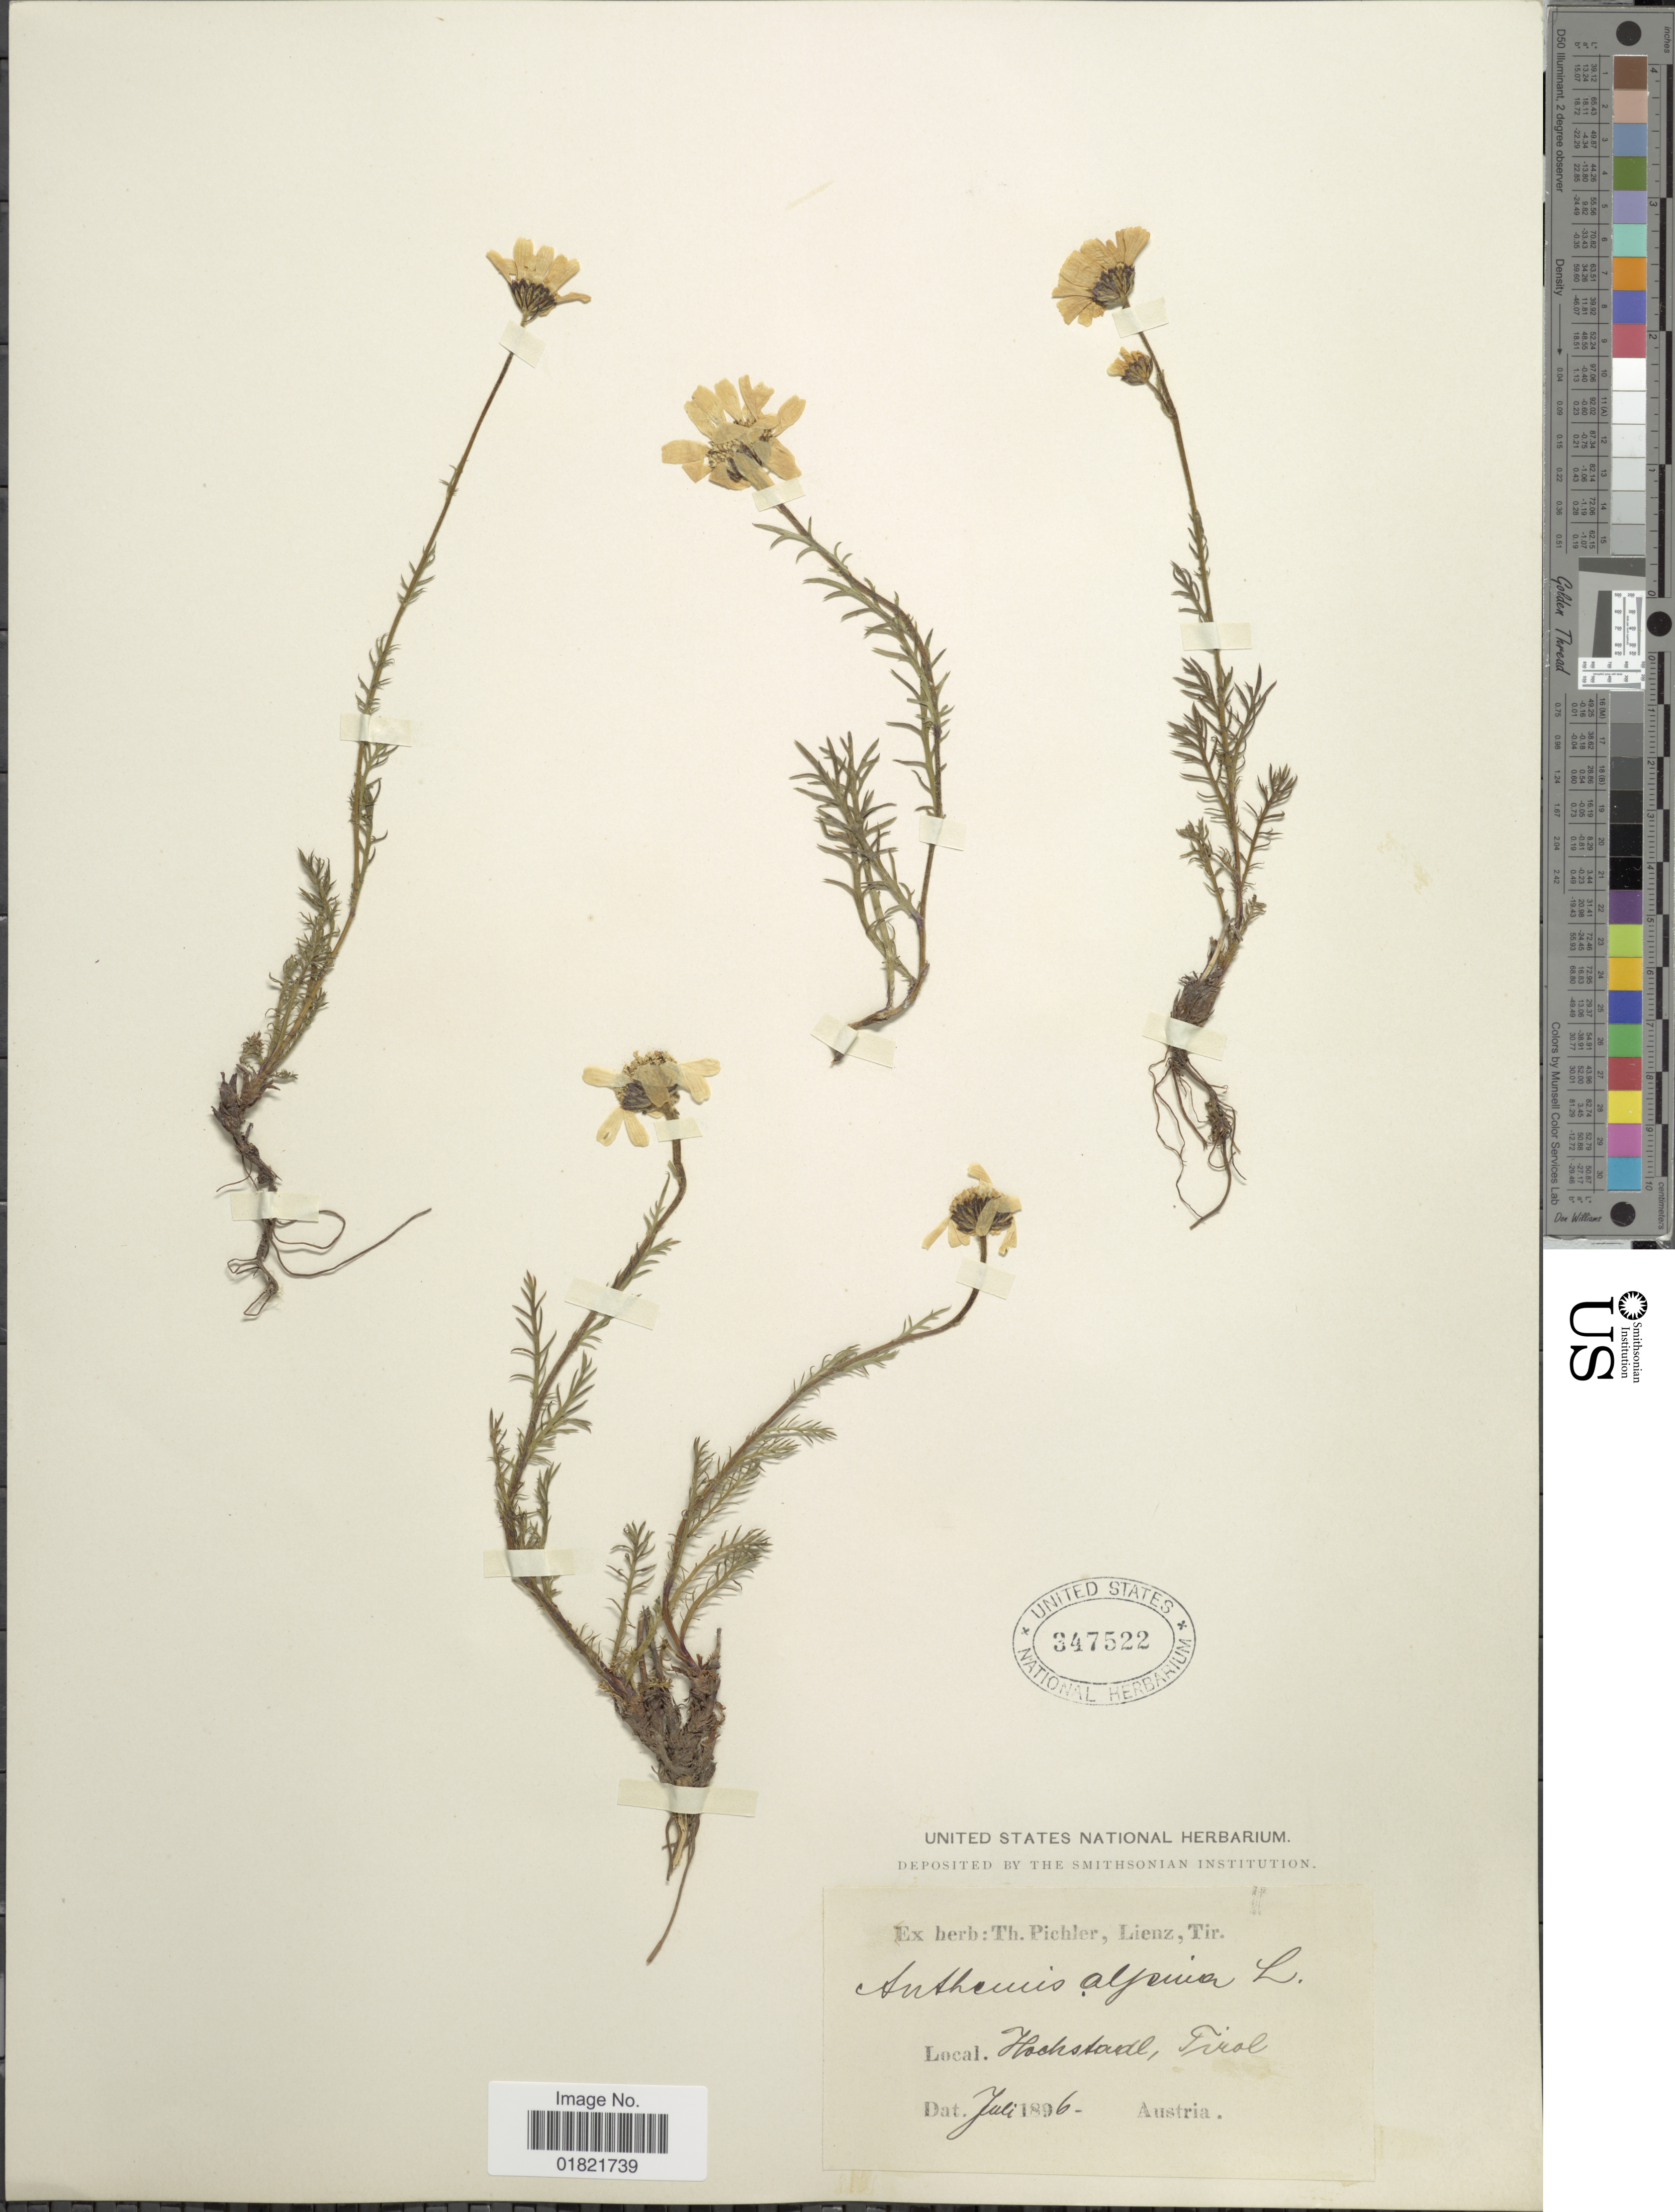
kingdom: Plantae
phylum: Tracheophyta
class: Magnoliopsida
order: Asterales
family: Asteraceae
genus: Anthemis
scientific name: Anthemis alpina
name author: L.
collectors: ex herb. T. Pichler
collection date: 1896-07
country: Austria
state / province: Tirol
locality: Hochstoudl [interpreted]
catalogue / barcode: US 347522